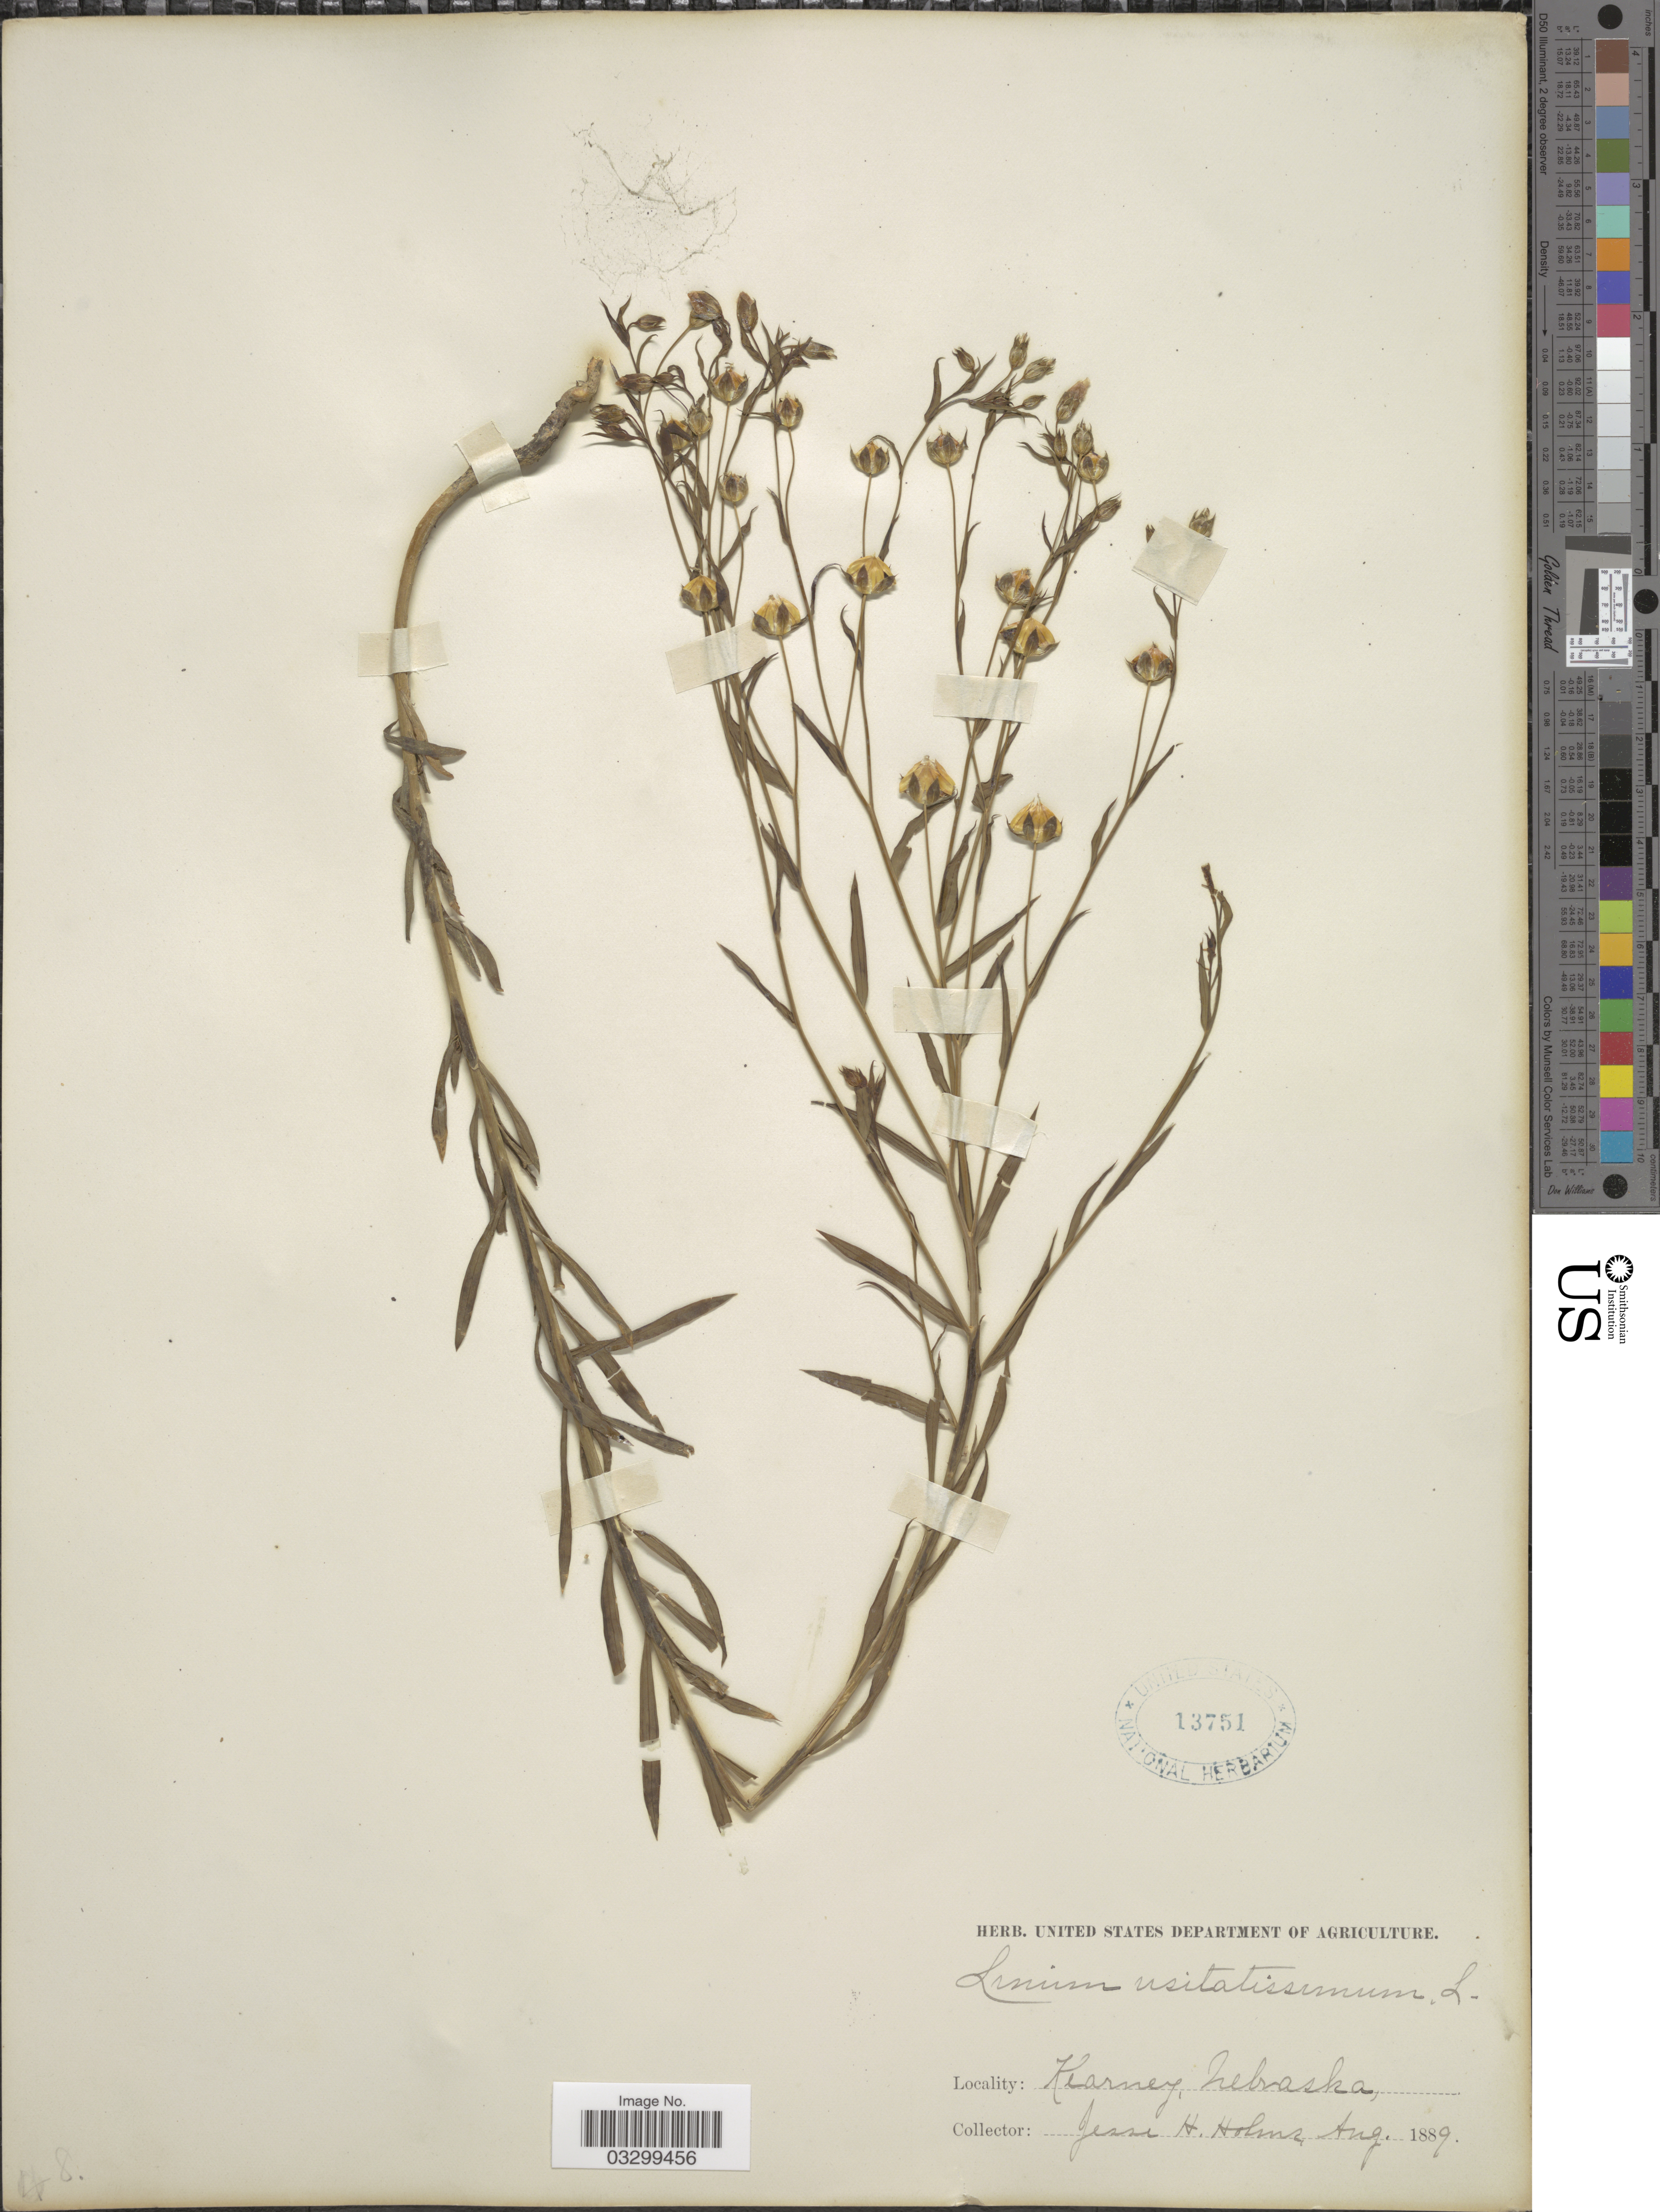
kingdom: Plantae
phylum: Tracheophyta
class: Magnoliopsida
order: Malpighiales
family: Linaceae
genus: Linum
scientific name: Linum usitatissimum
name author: L.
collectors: J. H. Holms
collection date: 1889-08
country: United States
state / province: Nebraska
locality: Kearney.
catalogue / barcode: US 13751